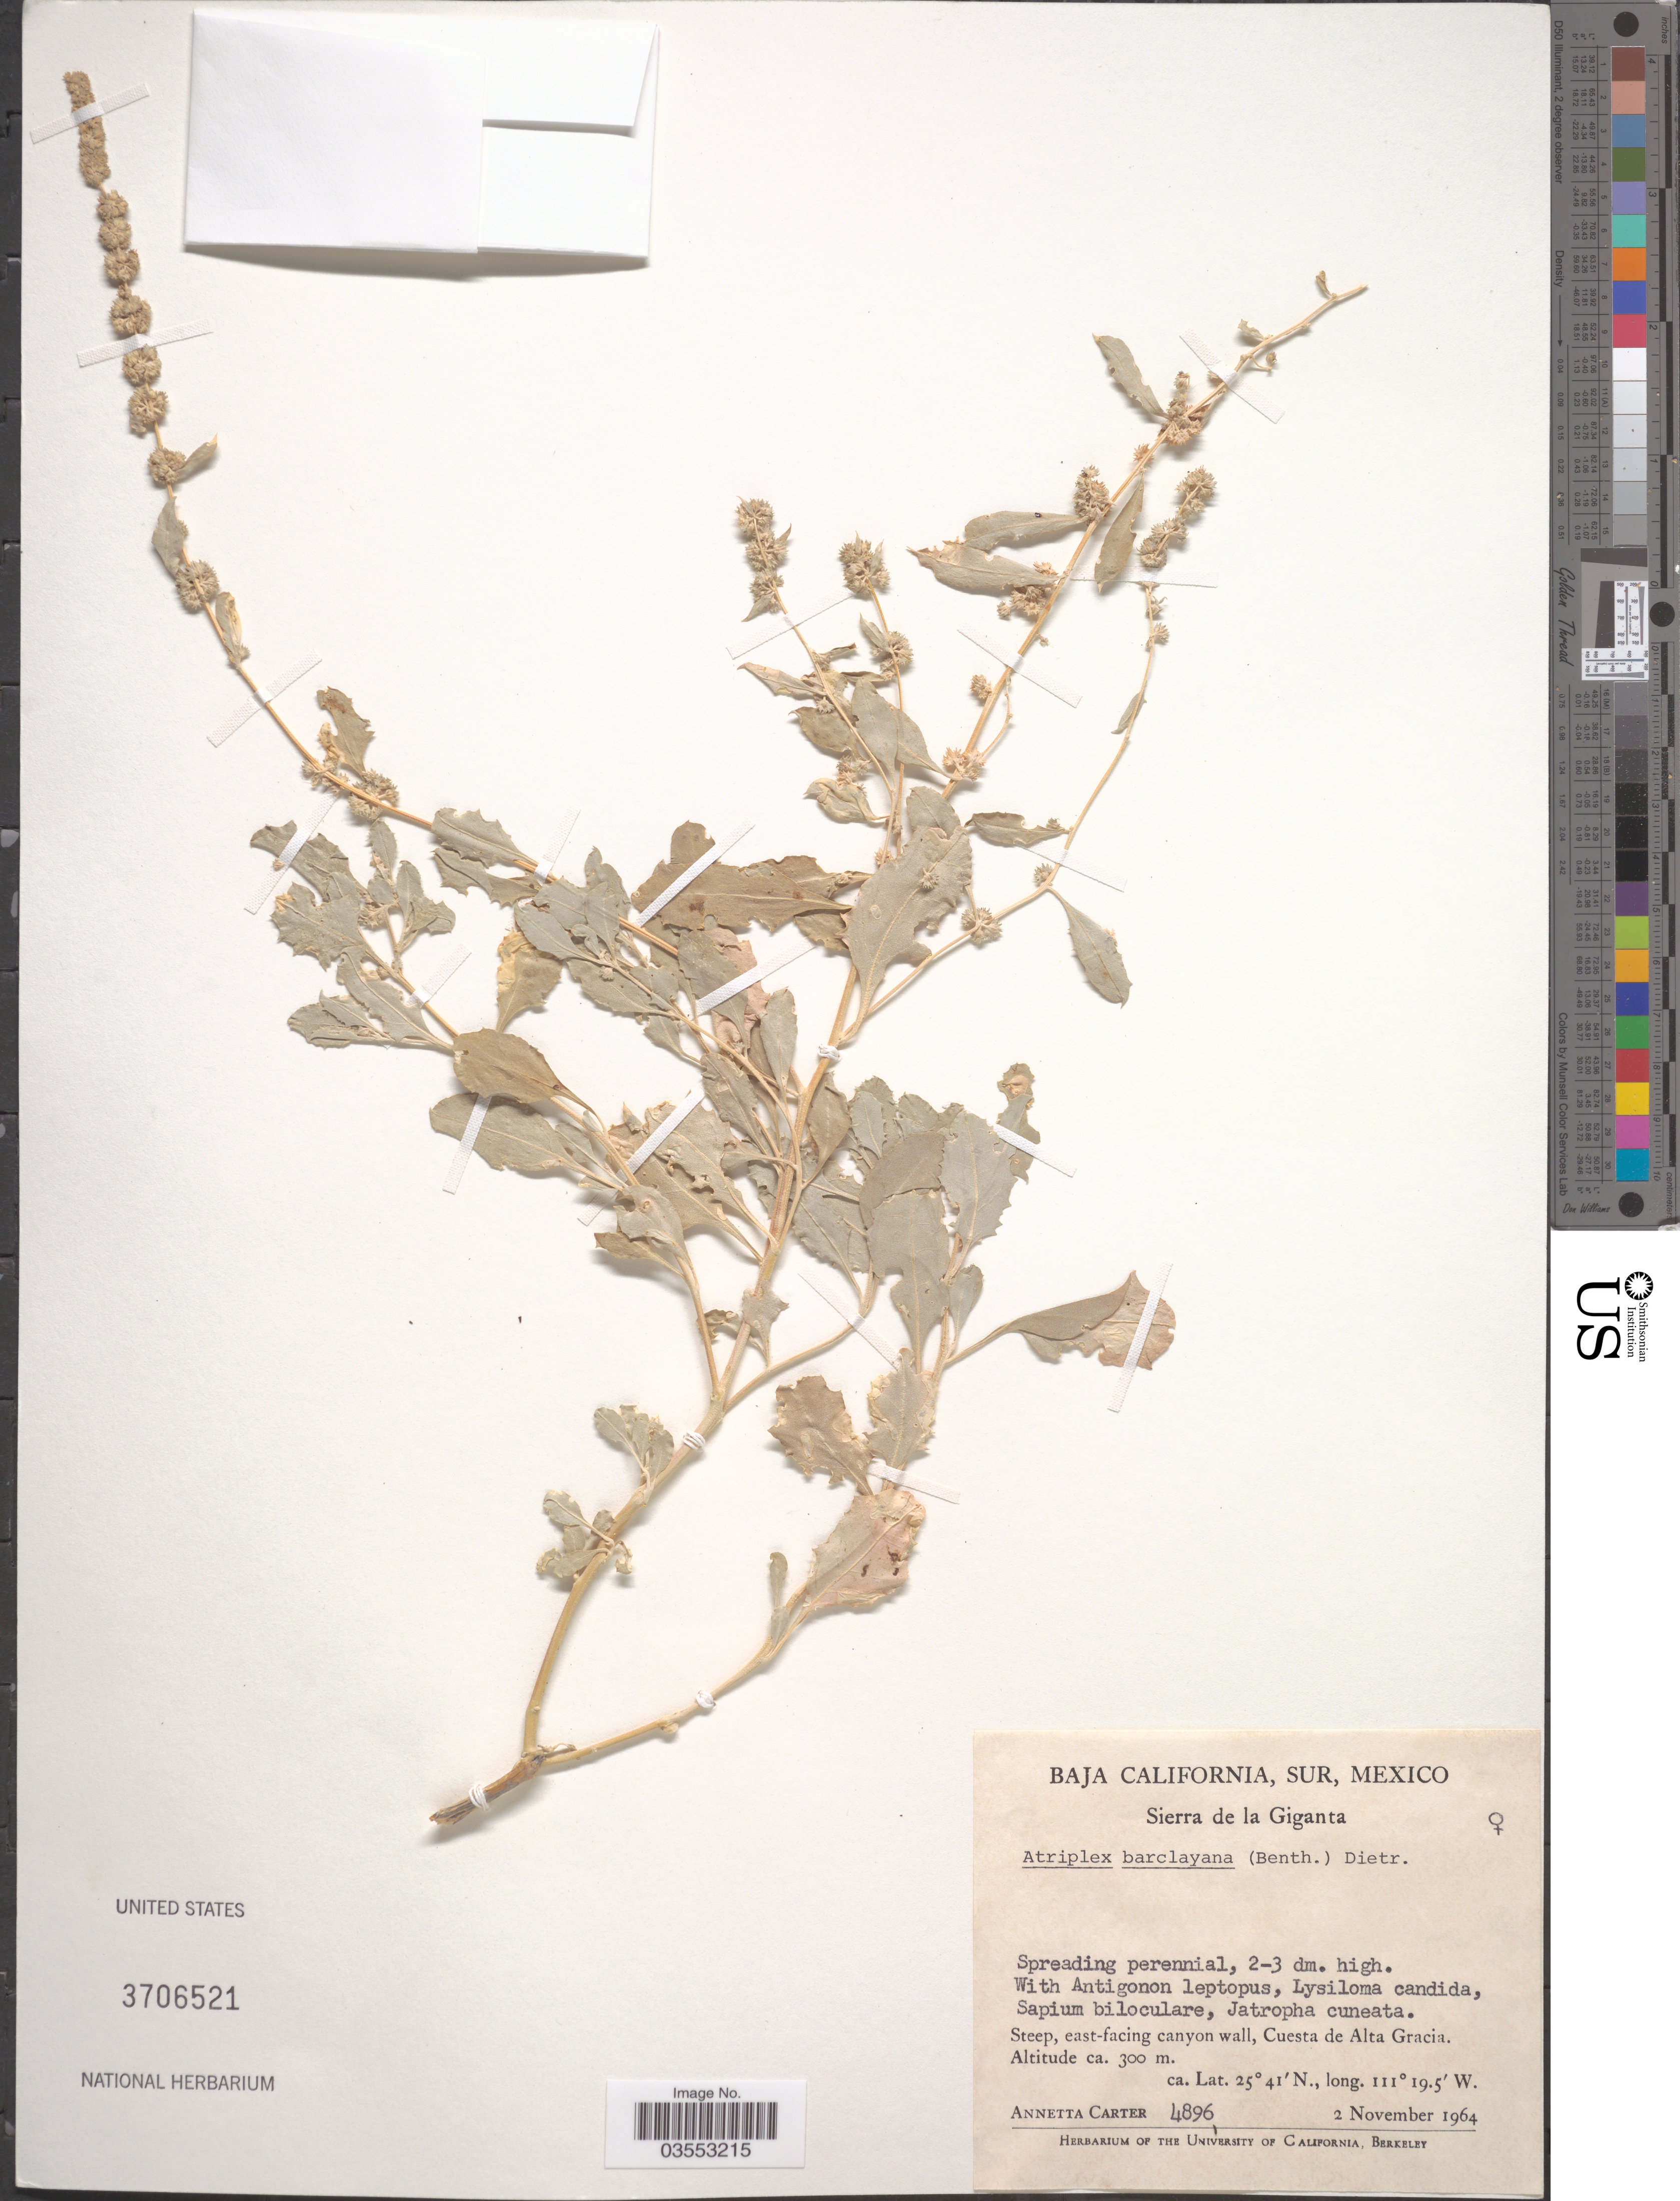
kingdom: Plantae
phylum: Tracheophyta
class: Magnoliopsida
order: Caryophyllales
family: Amaranthaceae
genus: Atriplex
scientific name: Atriplex barclayana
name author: (Benth.) D. Dietr.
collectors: A. Carter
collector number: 4896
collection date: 1964-11-02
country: Mexico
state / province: Baja California Sur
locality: Sierra de la Giganta. Steep, east-facing canyon wall, Cuesta de Alta Gracia.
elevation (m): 300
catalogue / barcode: US 3706521